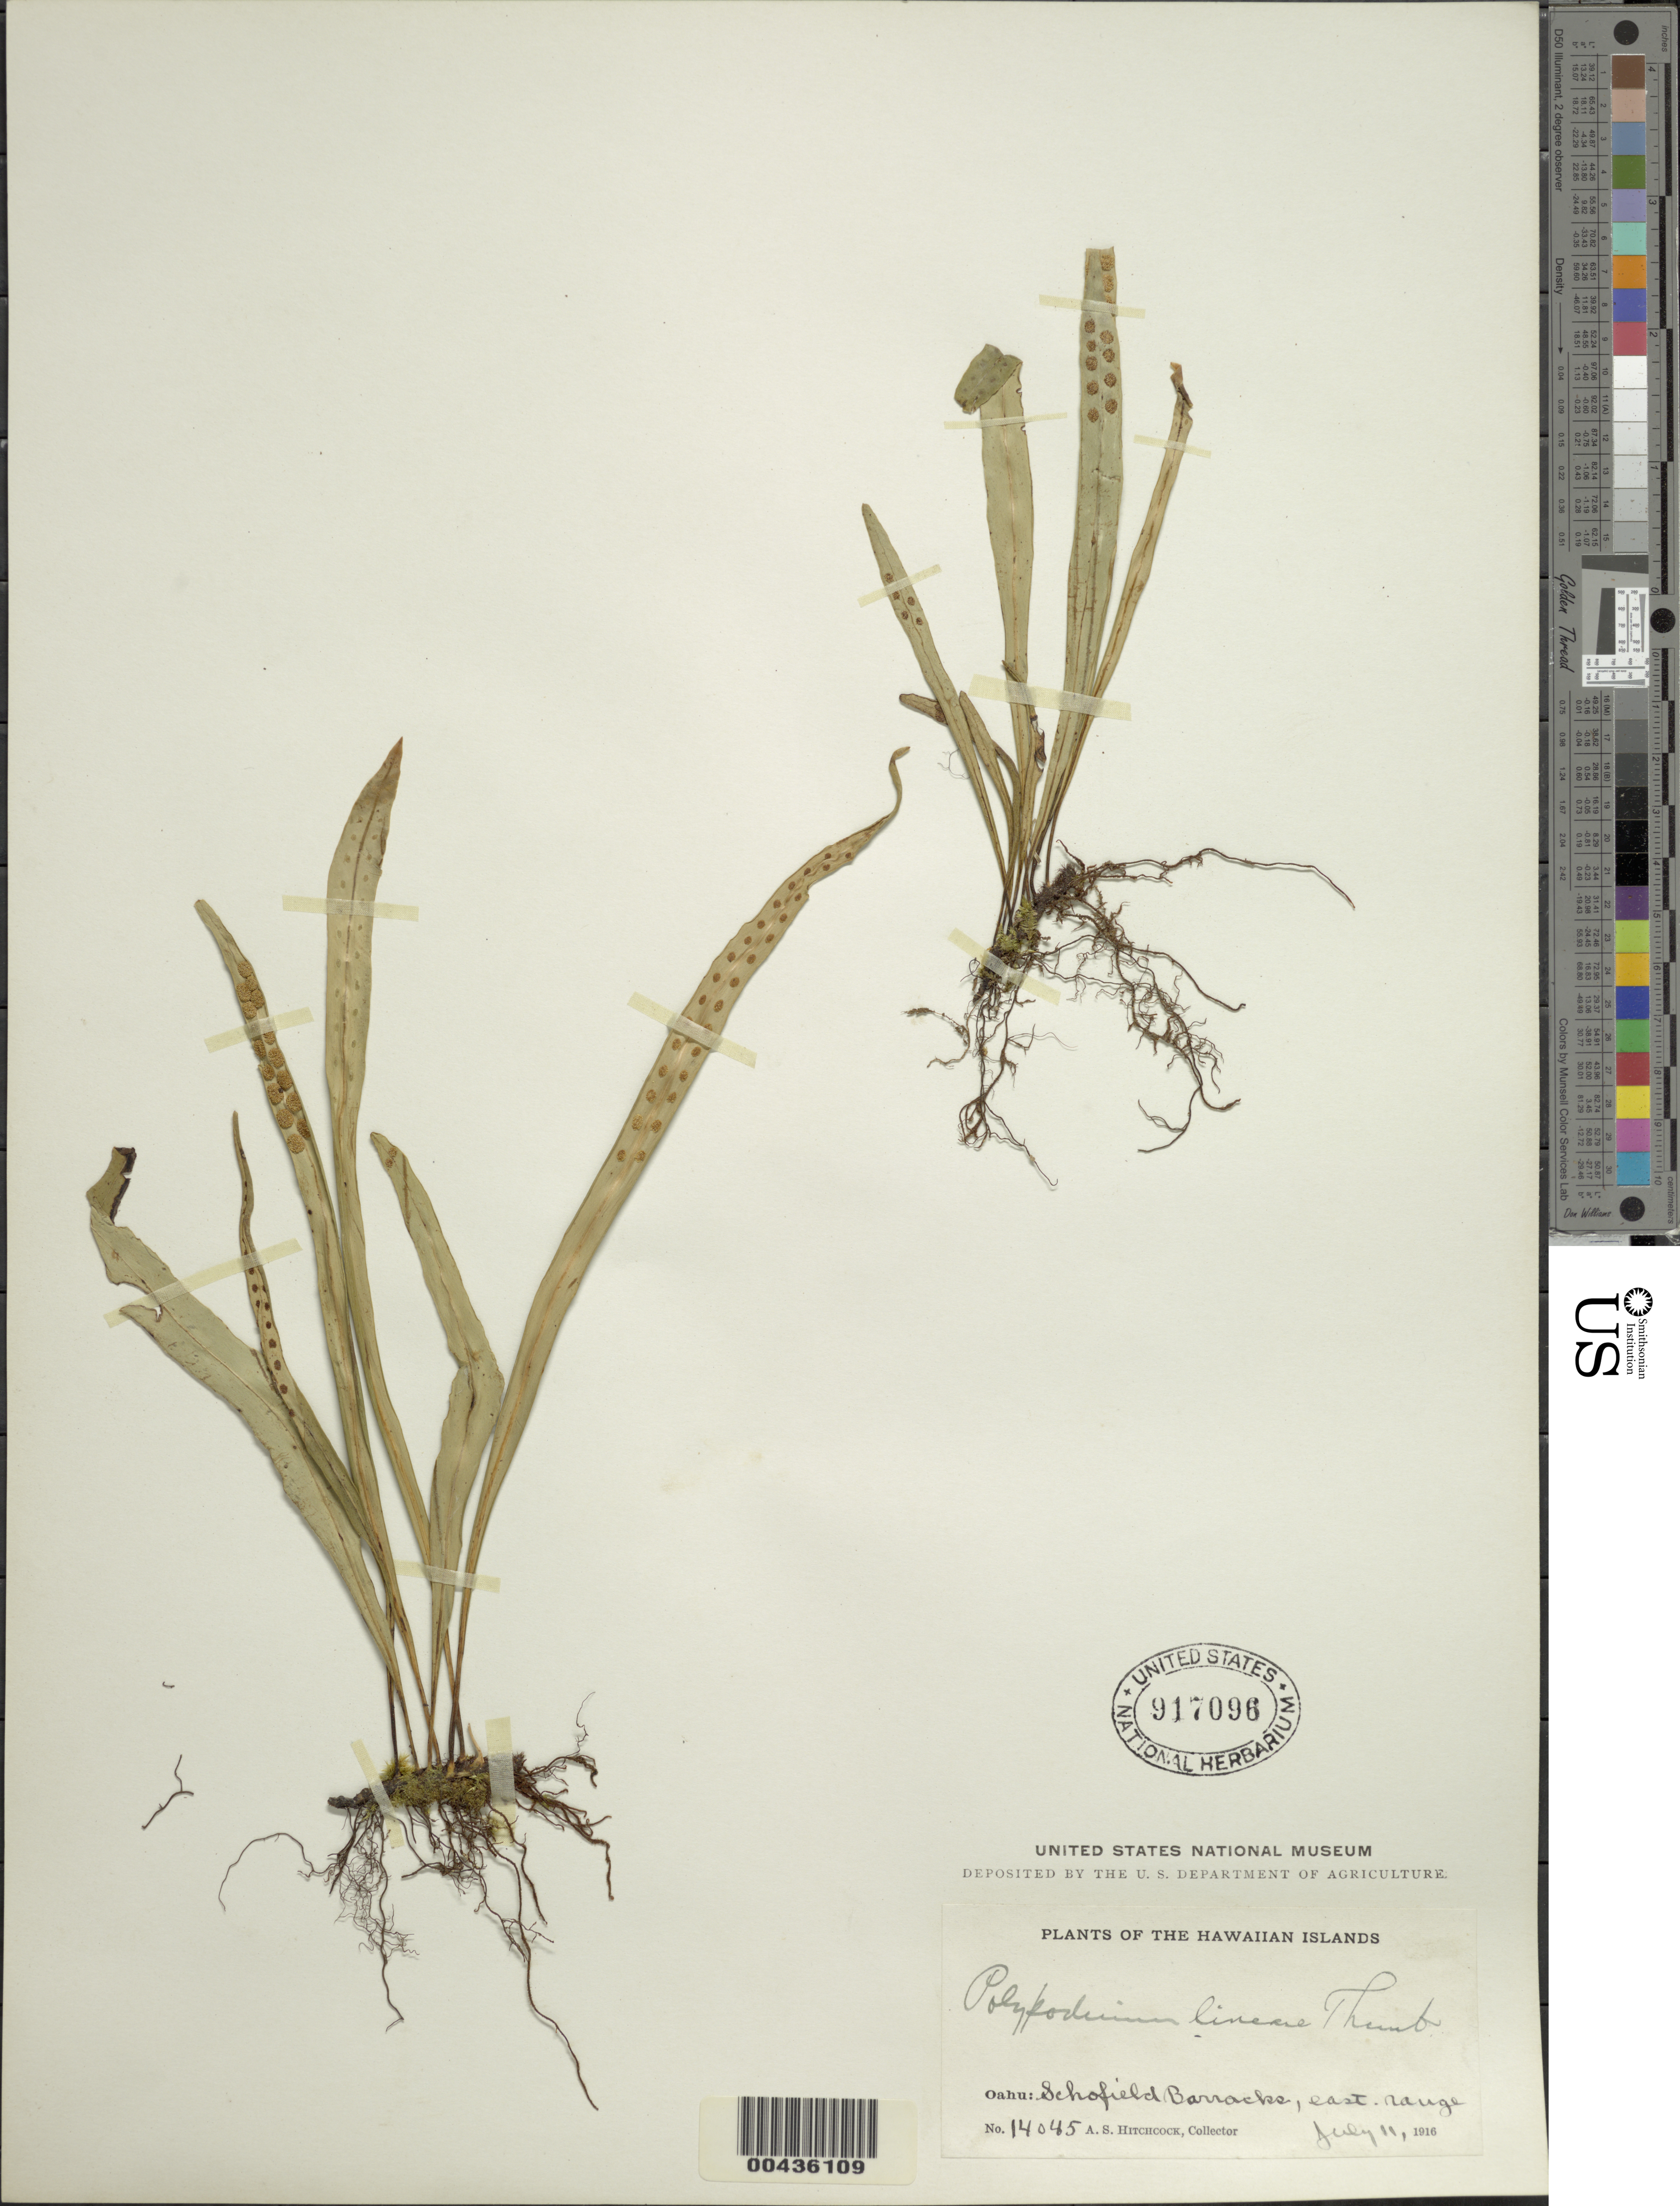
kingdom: Plantae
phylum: Tracheophyta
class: Polypodiopsida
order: Polypodiales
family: Polypodiaceae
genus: Lepisorus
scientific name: Lepisorus thunbergianus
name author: (Kaulf.) Ching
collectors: A. S. Hitchcock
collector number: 14085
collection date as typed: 11 Jul 1916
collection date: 1916-07-11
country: United States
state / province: Hawaii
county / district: Honolulu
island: Oahu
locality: Schofield Barracks, E range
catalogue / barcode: US 917096